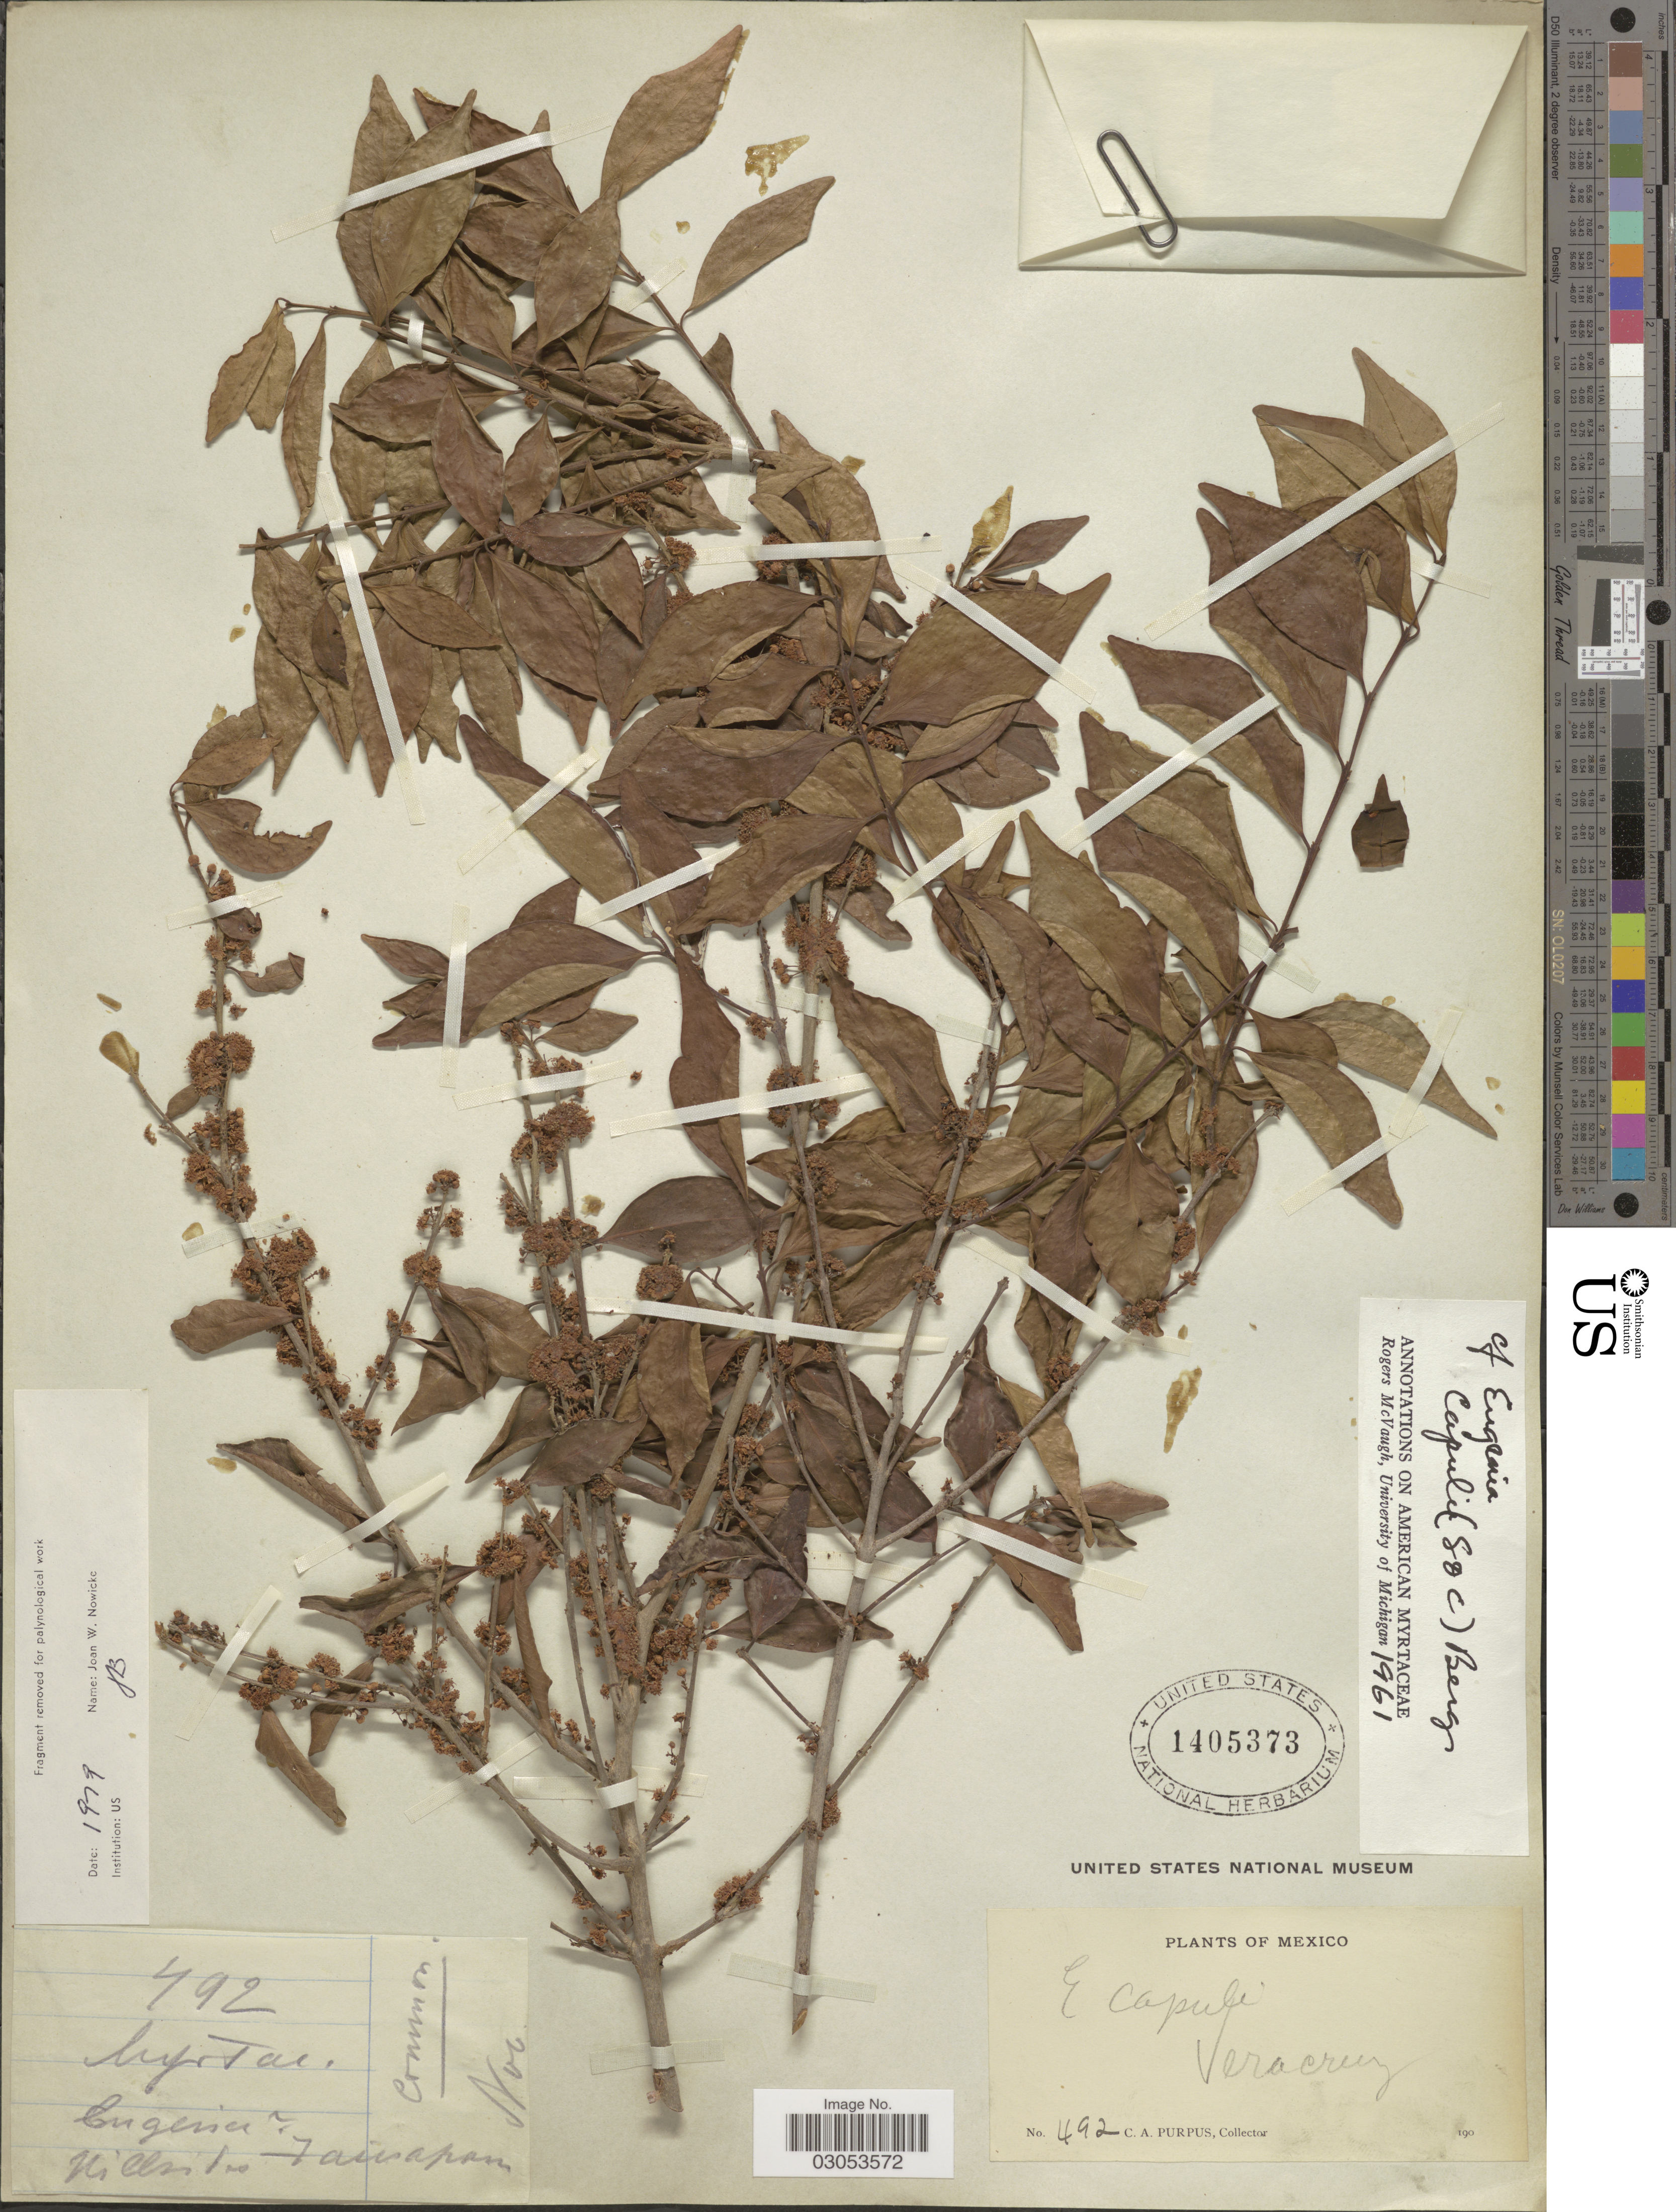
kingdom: Plantae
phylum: Tracheophyta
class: Magnoliopsida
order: Myrtales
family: Myrtaceae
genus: Eugenia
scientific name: Eugenia capuli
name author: (Schltdl. & Cham.) Hook. & Arn.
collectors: C. A. Purpus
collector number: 492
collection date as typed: Nov 190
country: Mexico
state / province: Veracruz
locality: Veracruz.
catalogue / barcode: US 1405373